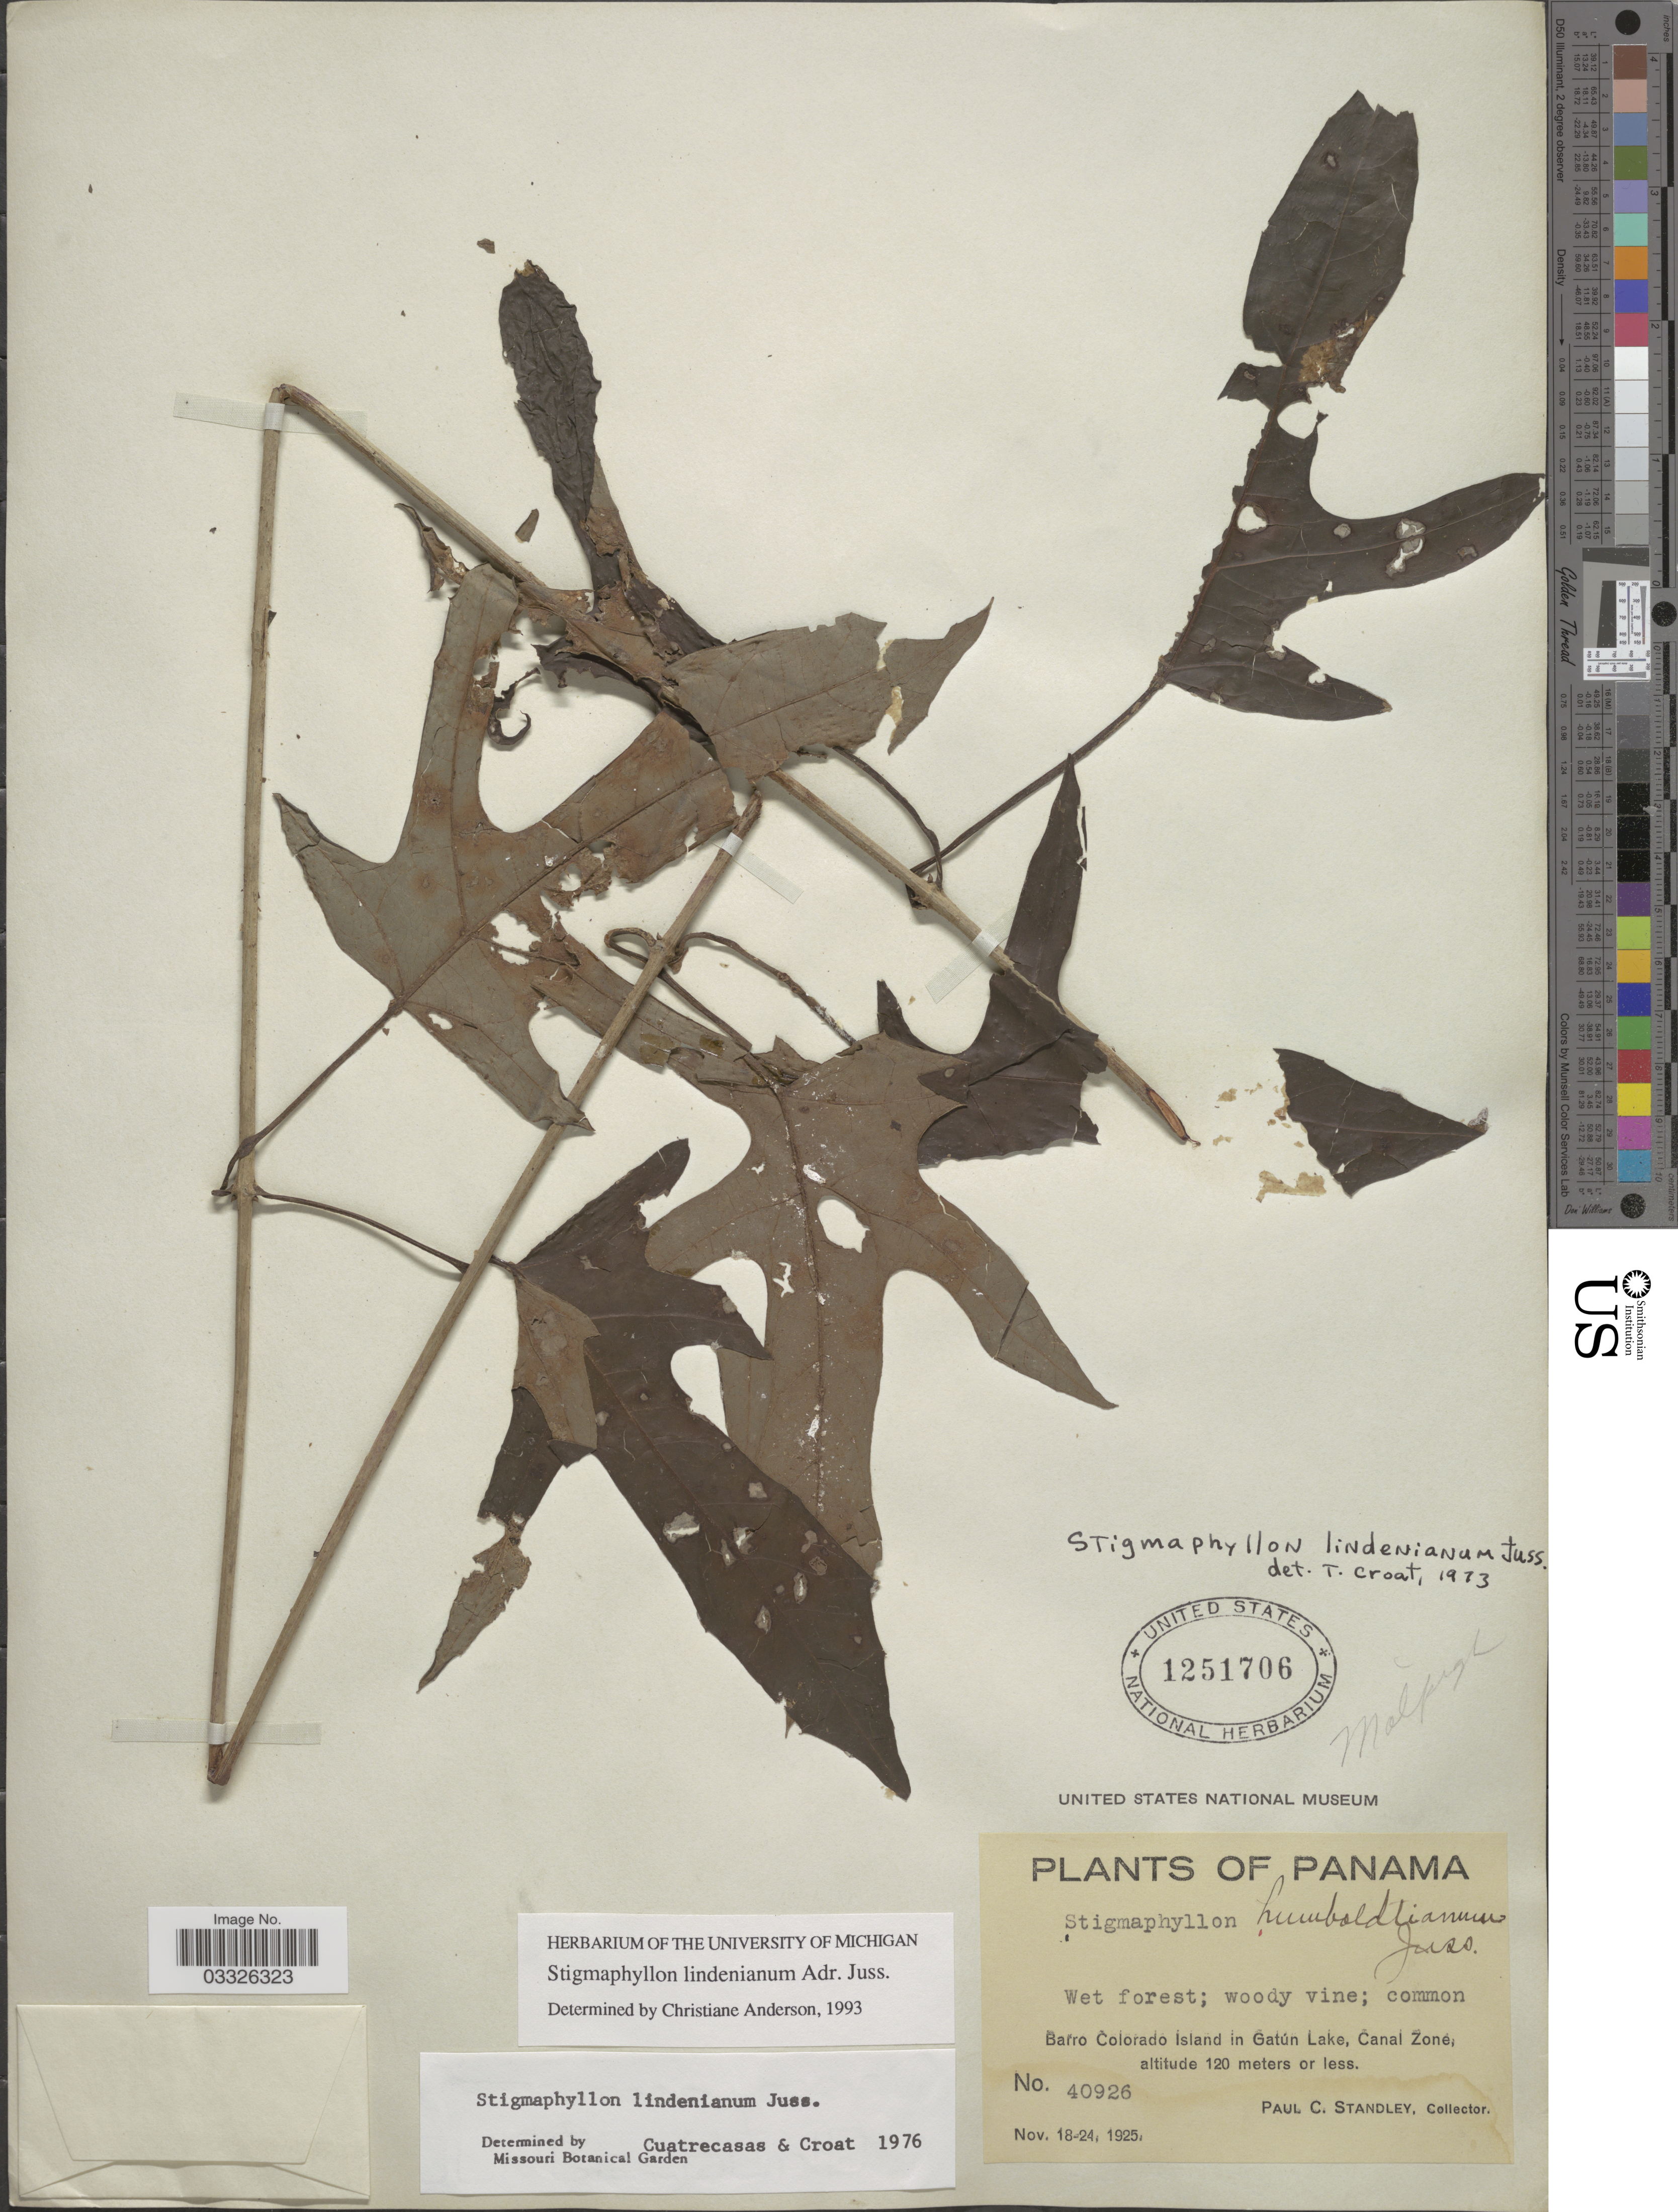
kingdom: Plantae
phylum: Tracheophyta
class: Magnoliopsida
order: Malpighiales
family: Malpighiaceae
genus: Stigmaphyllon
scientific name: Stigmaphyllon lindenianum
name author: A. Juss.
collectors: P. C. Standley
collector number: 40926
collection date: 1925-11-18/1925-11-24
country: Panama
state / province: Panamá Oeste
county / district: Canal Zone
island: Barro Colorado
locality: Barro Colorado Island in Gatún Lake, Canal Zone.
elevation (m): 120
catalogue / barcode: US 1251706